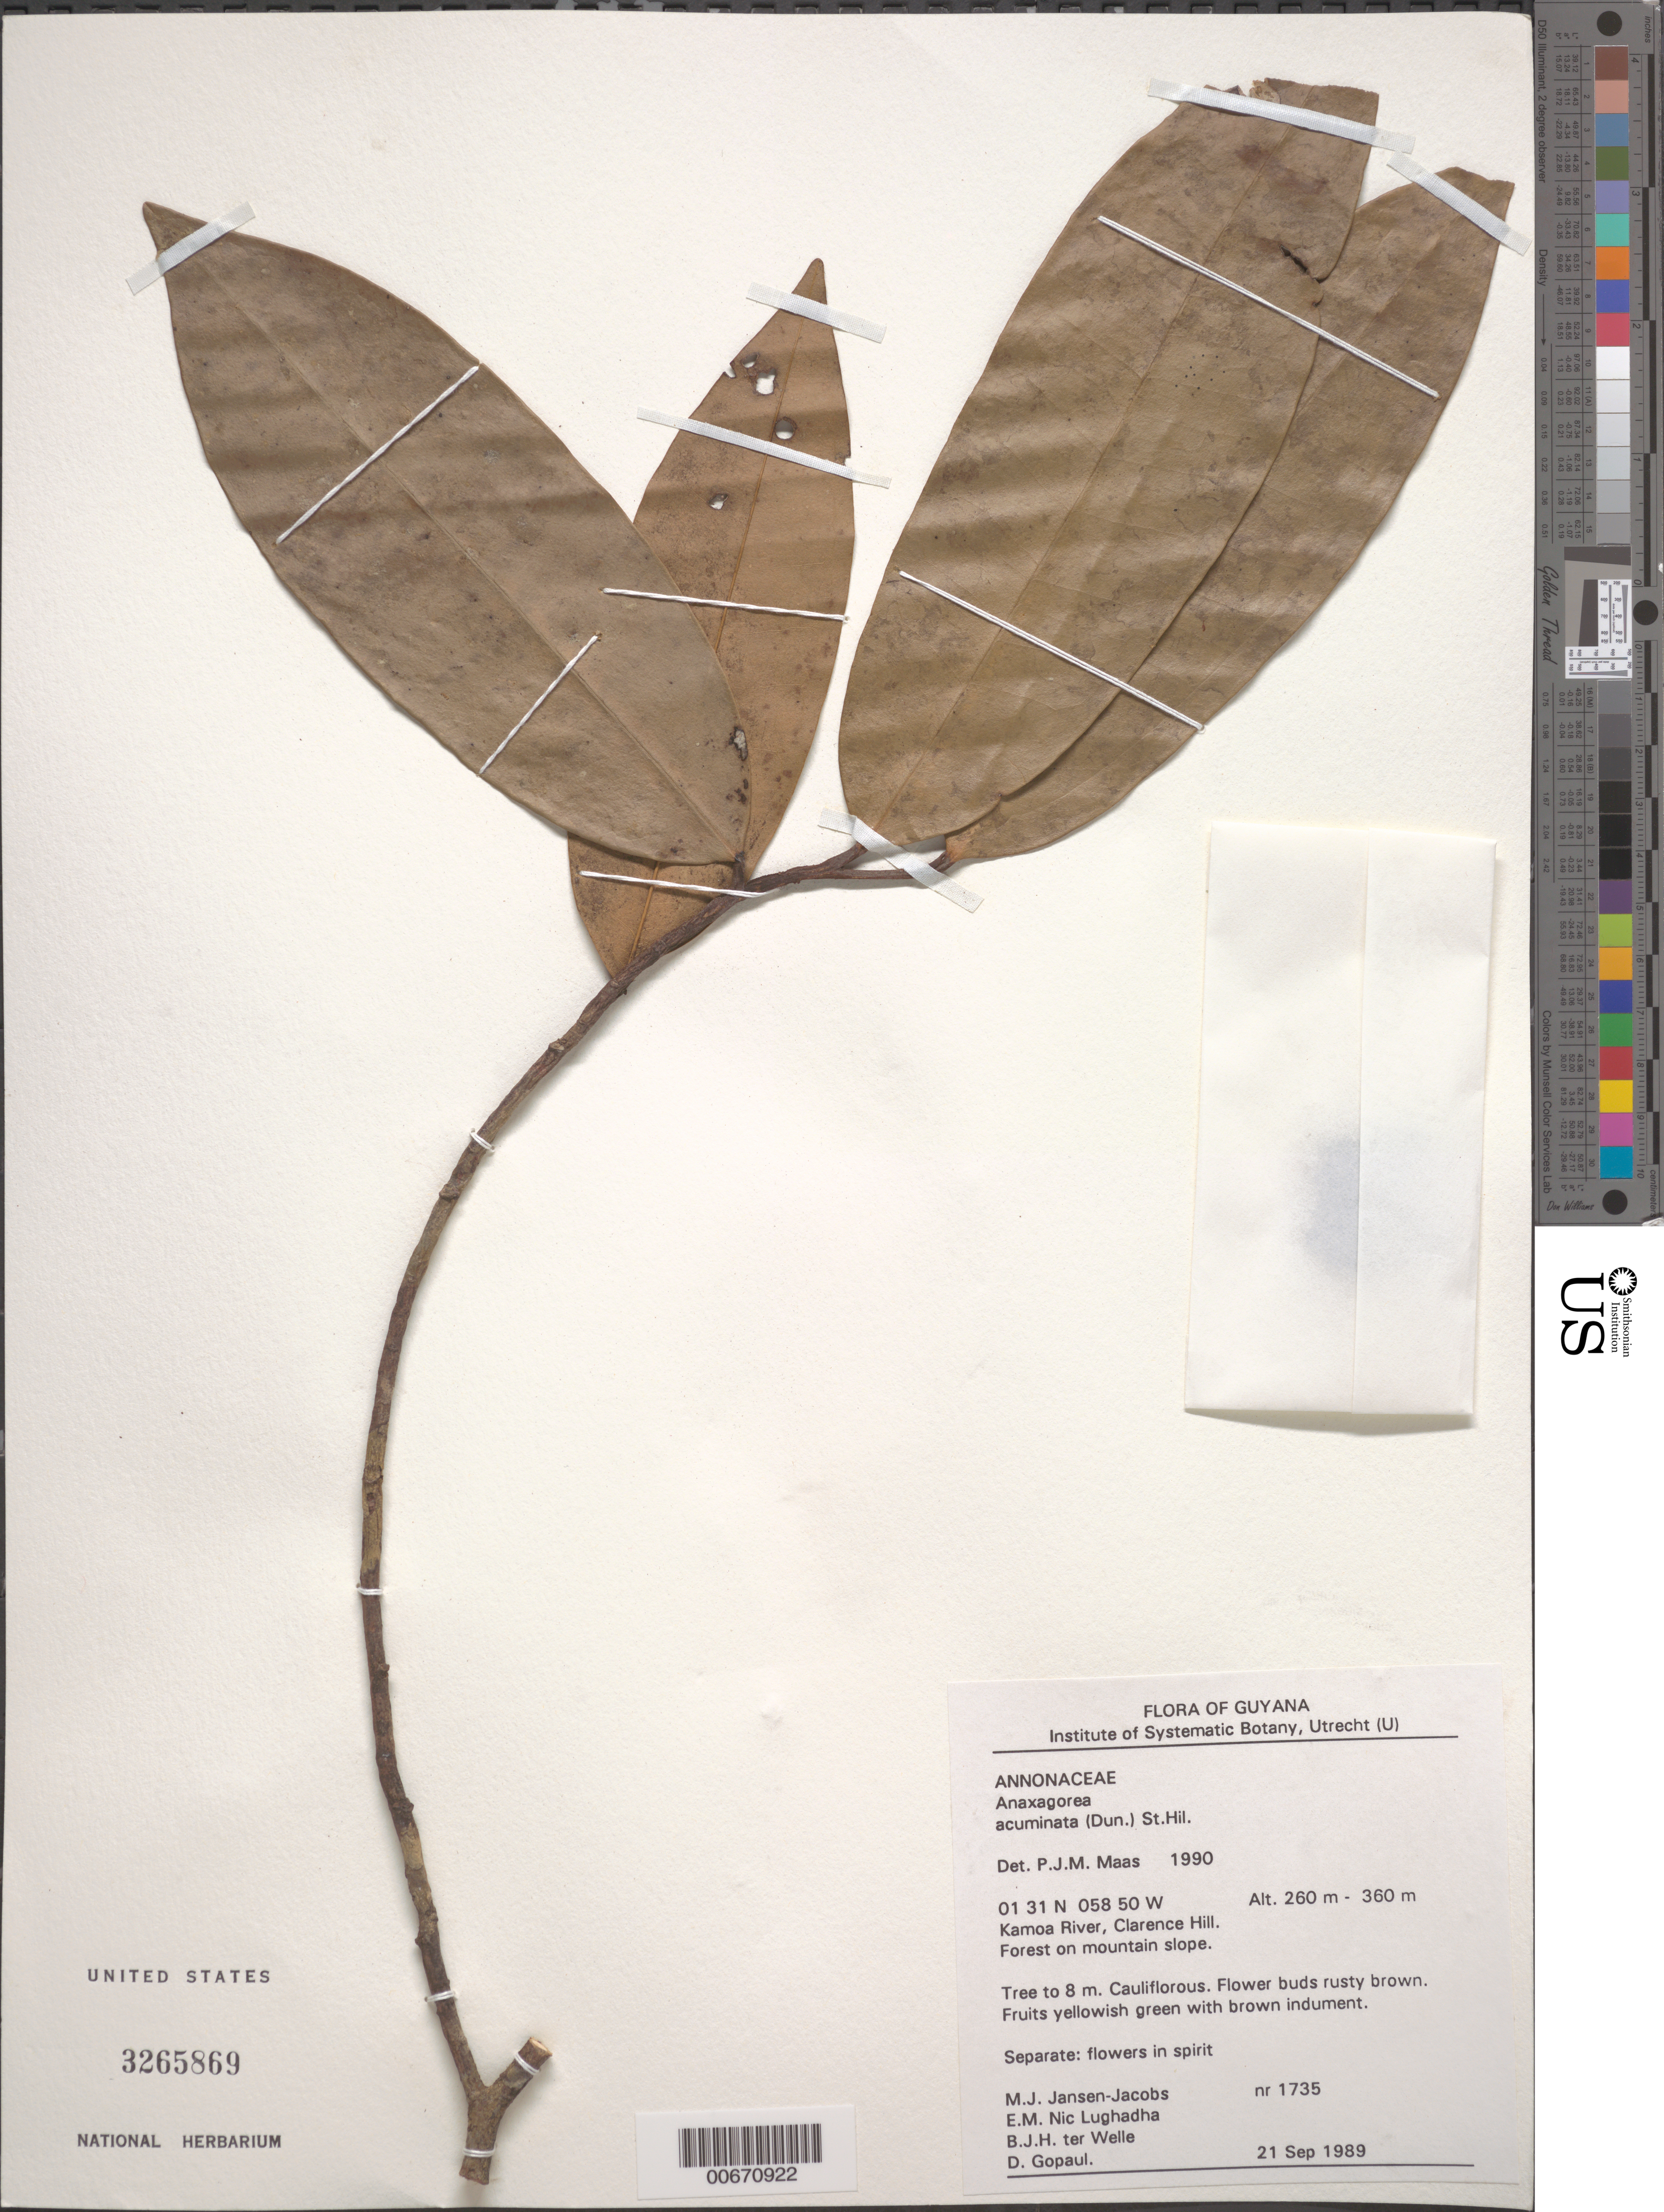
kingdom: Plantae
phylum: Tracheophyta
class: Magnoliopsida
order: Magnoliales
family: Annonaceae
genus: Anaxagorea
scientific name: Anaxagorea acuminata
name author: (Dunal) A. DC.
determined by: Maas, Paul J. M.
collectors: M. J. Jansen-Jacobs, E. Nic Lughadha, B. Welle & D. Gopaul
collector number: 1735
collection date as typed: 21-Sep-89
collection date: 1989-09-21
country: Guyana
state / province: U. Takutu-U. Essequibo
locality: Clarence Hill, Kamoa River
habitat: Forest on mountain slopes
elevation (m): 260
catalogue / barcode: US 3265869